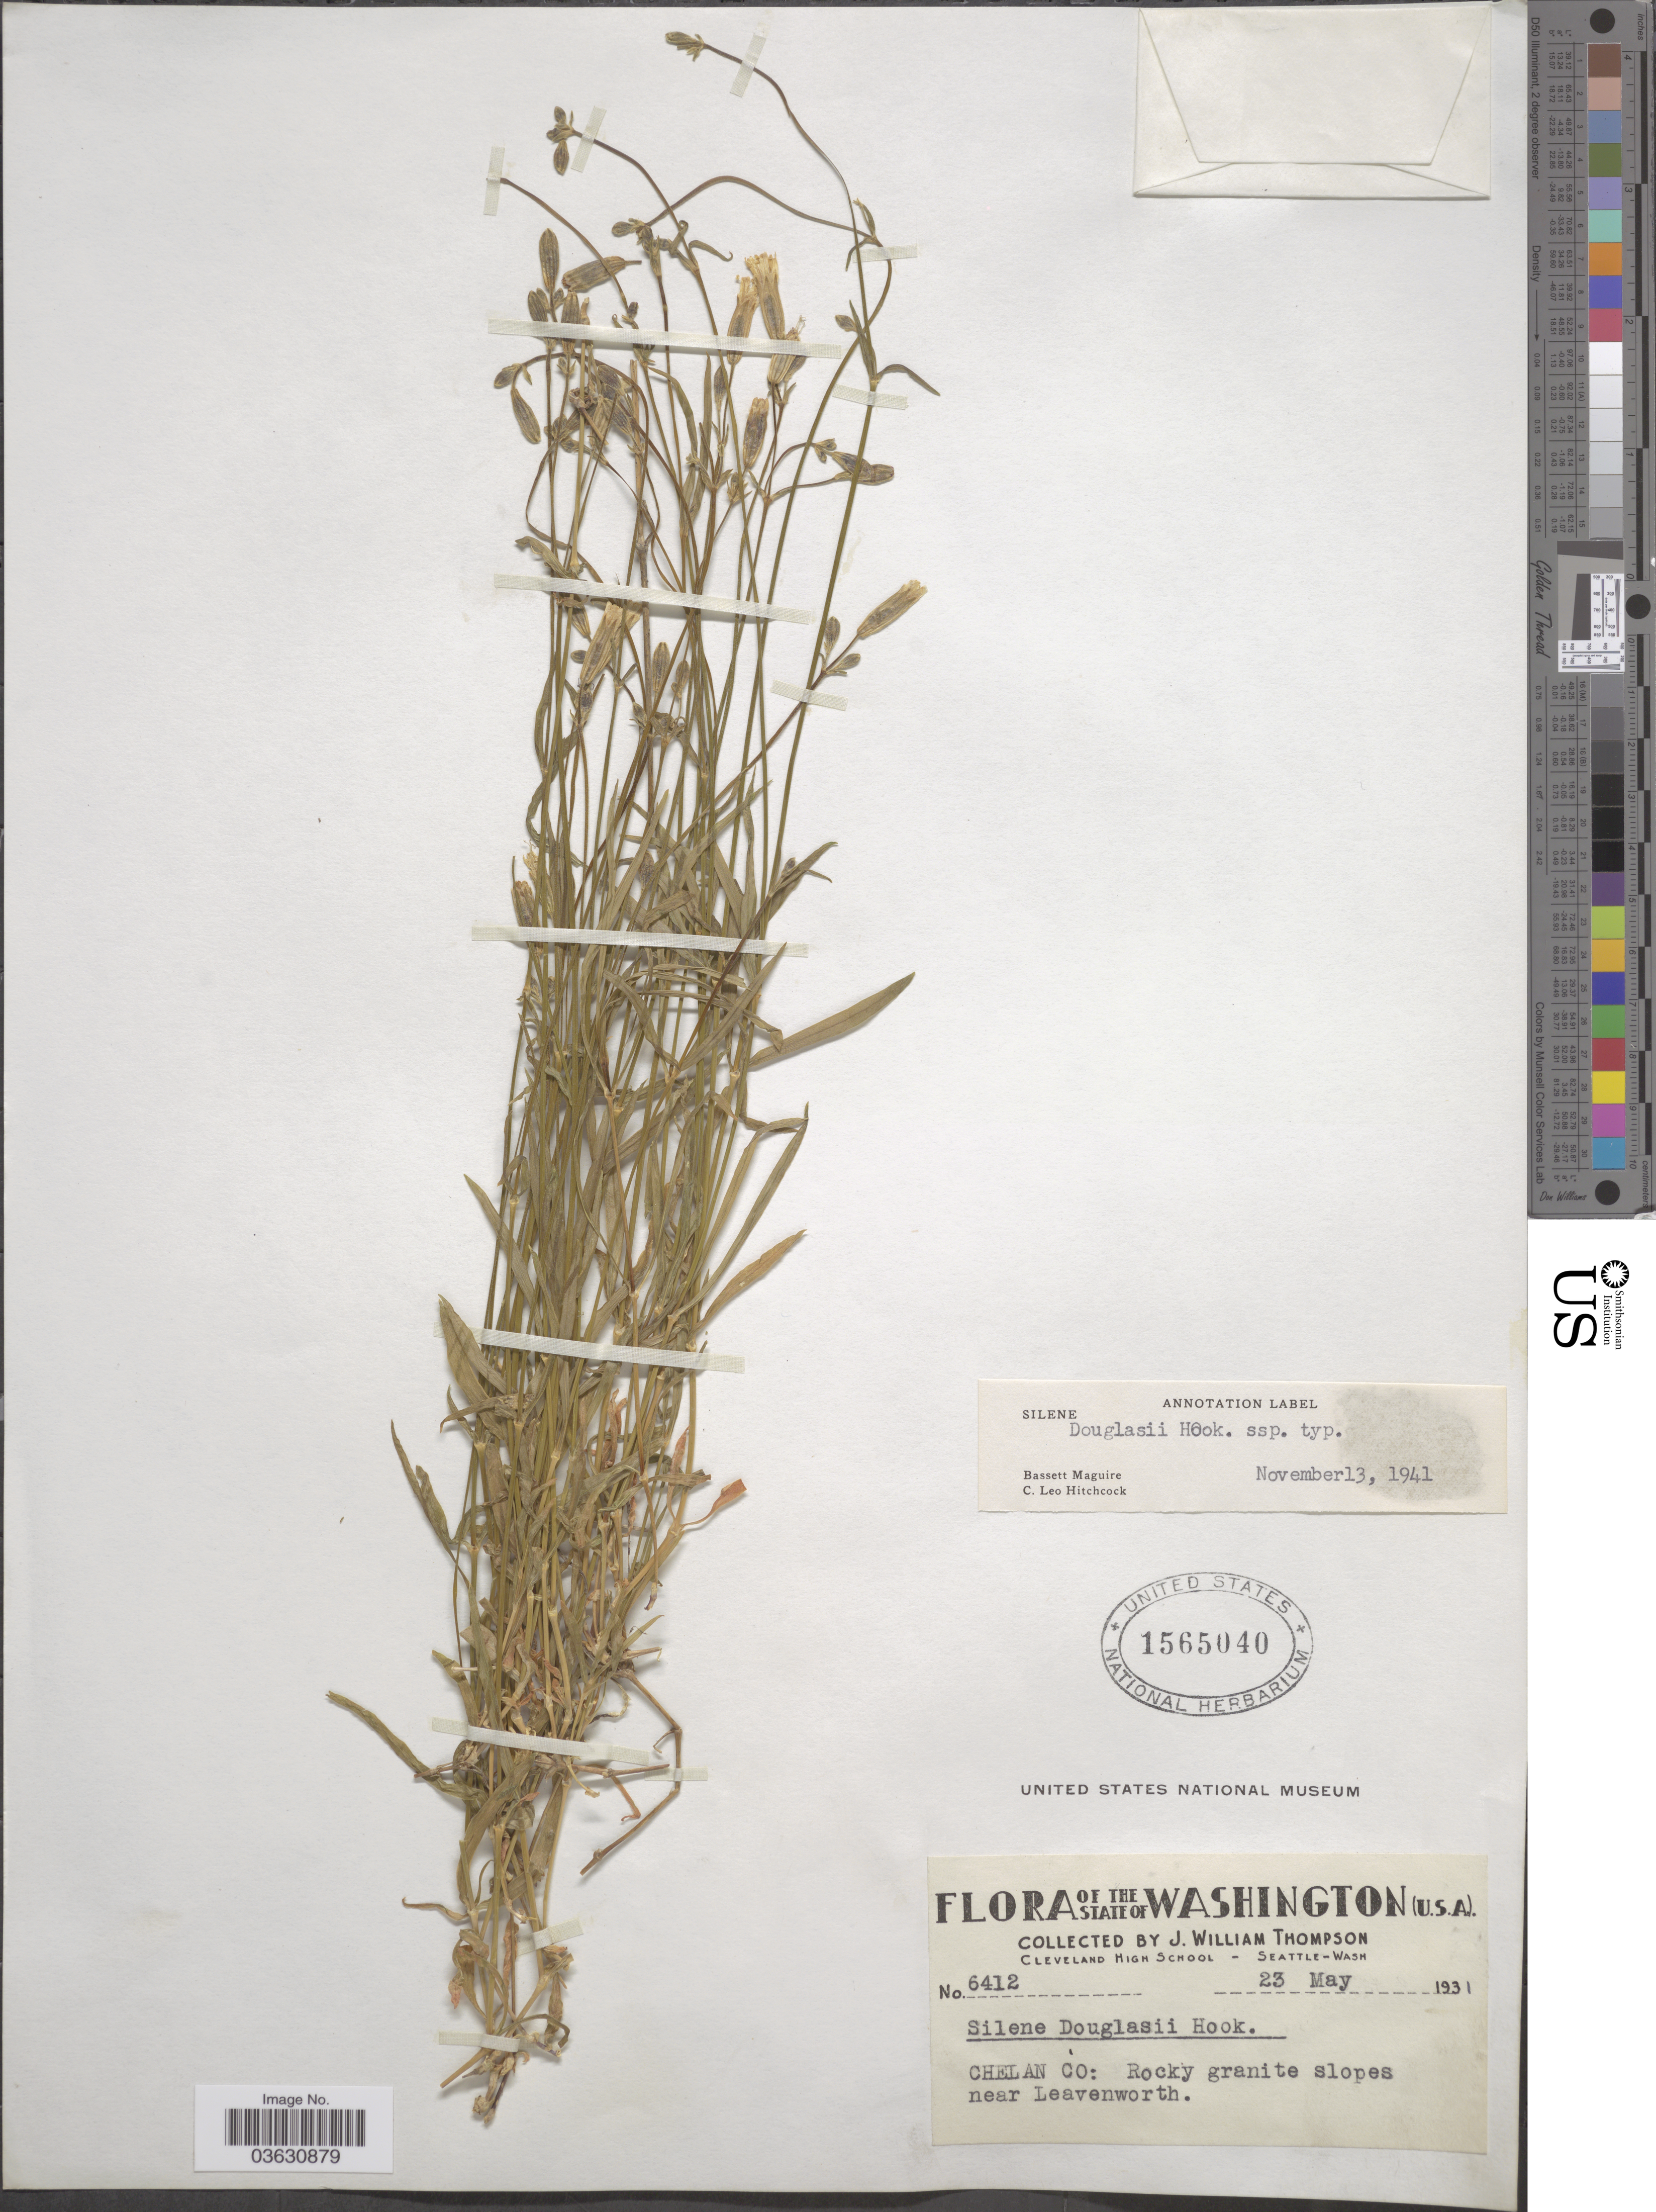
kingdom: Plantae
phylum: Tracheophyta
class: Magnoliopsida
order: Caryophyllales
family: Caryophyllaceae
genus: Silene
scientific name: Silene douglasii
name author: Hook.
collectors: J. W. Thompson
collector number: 6412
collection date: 1931-05-23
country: United States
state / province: Washington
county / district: Chelan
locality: Chelan Co: Rocky granite slopes near Leavenworth.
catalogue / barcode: US 1565040